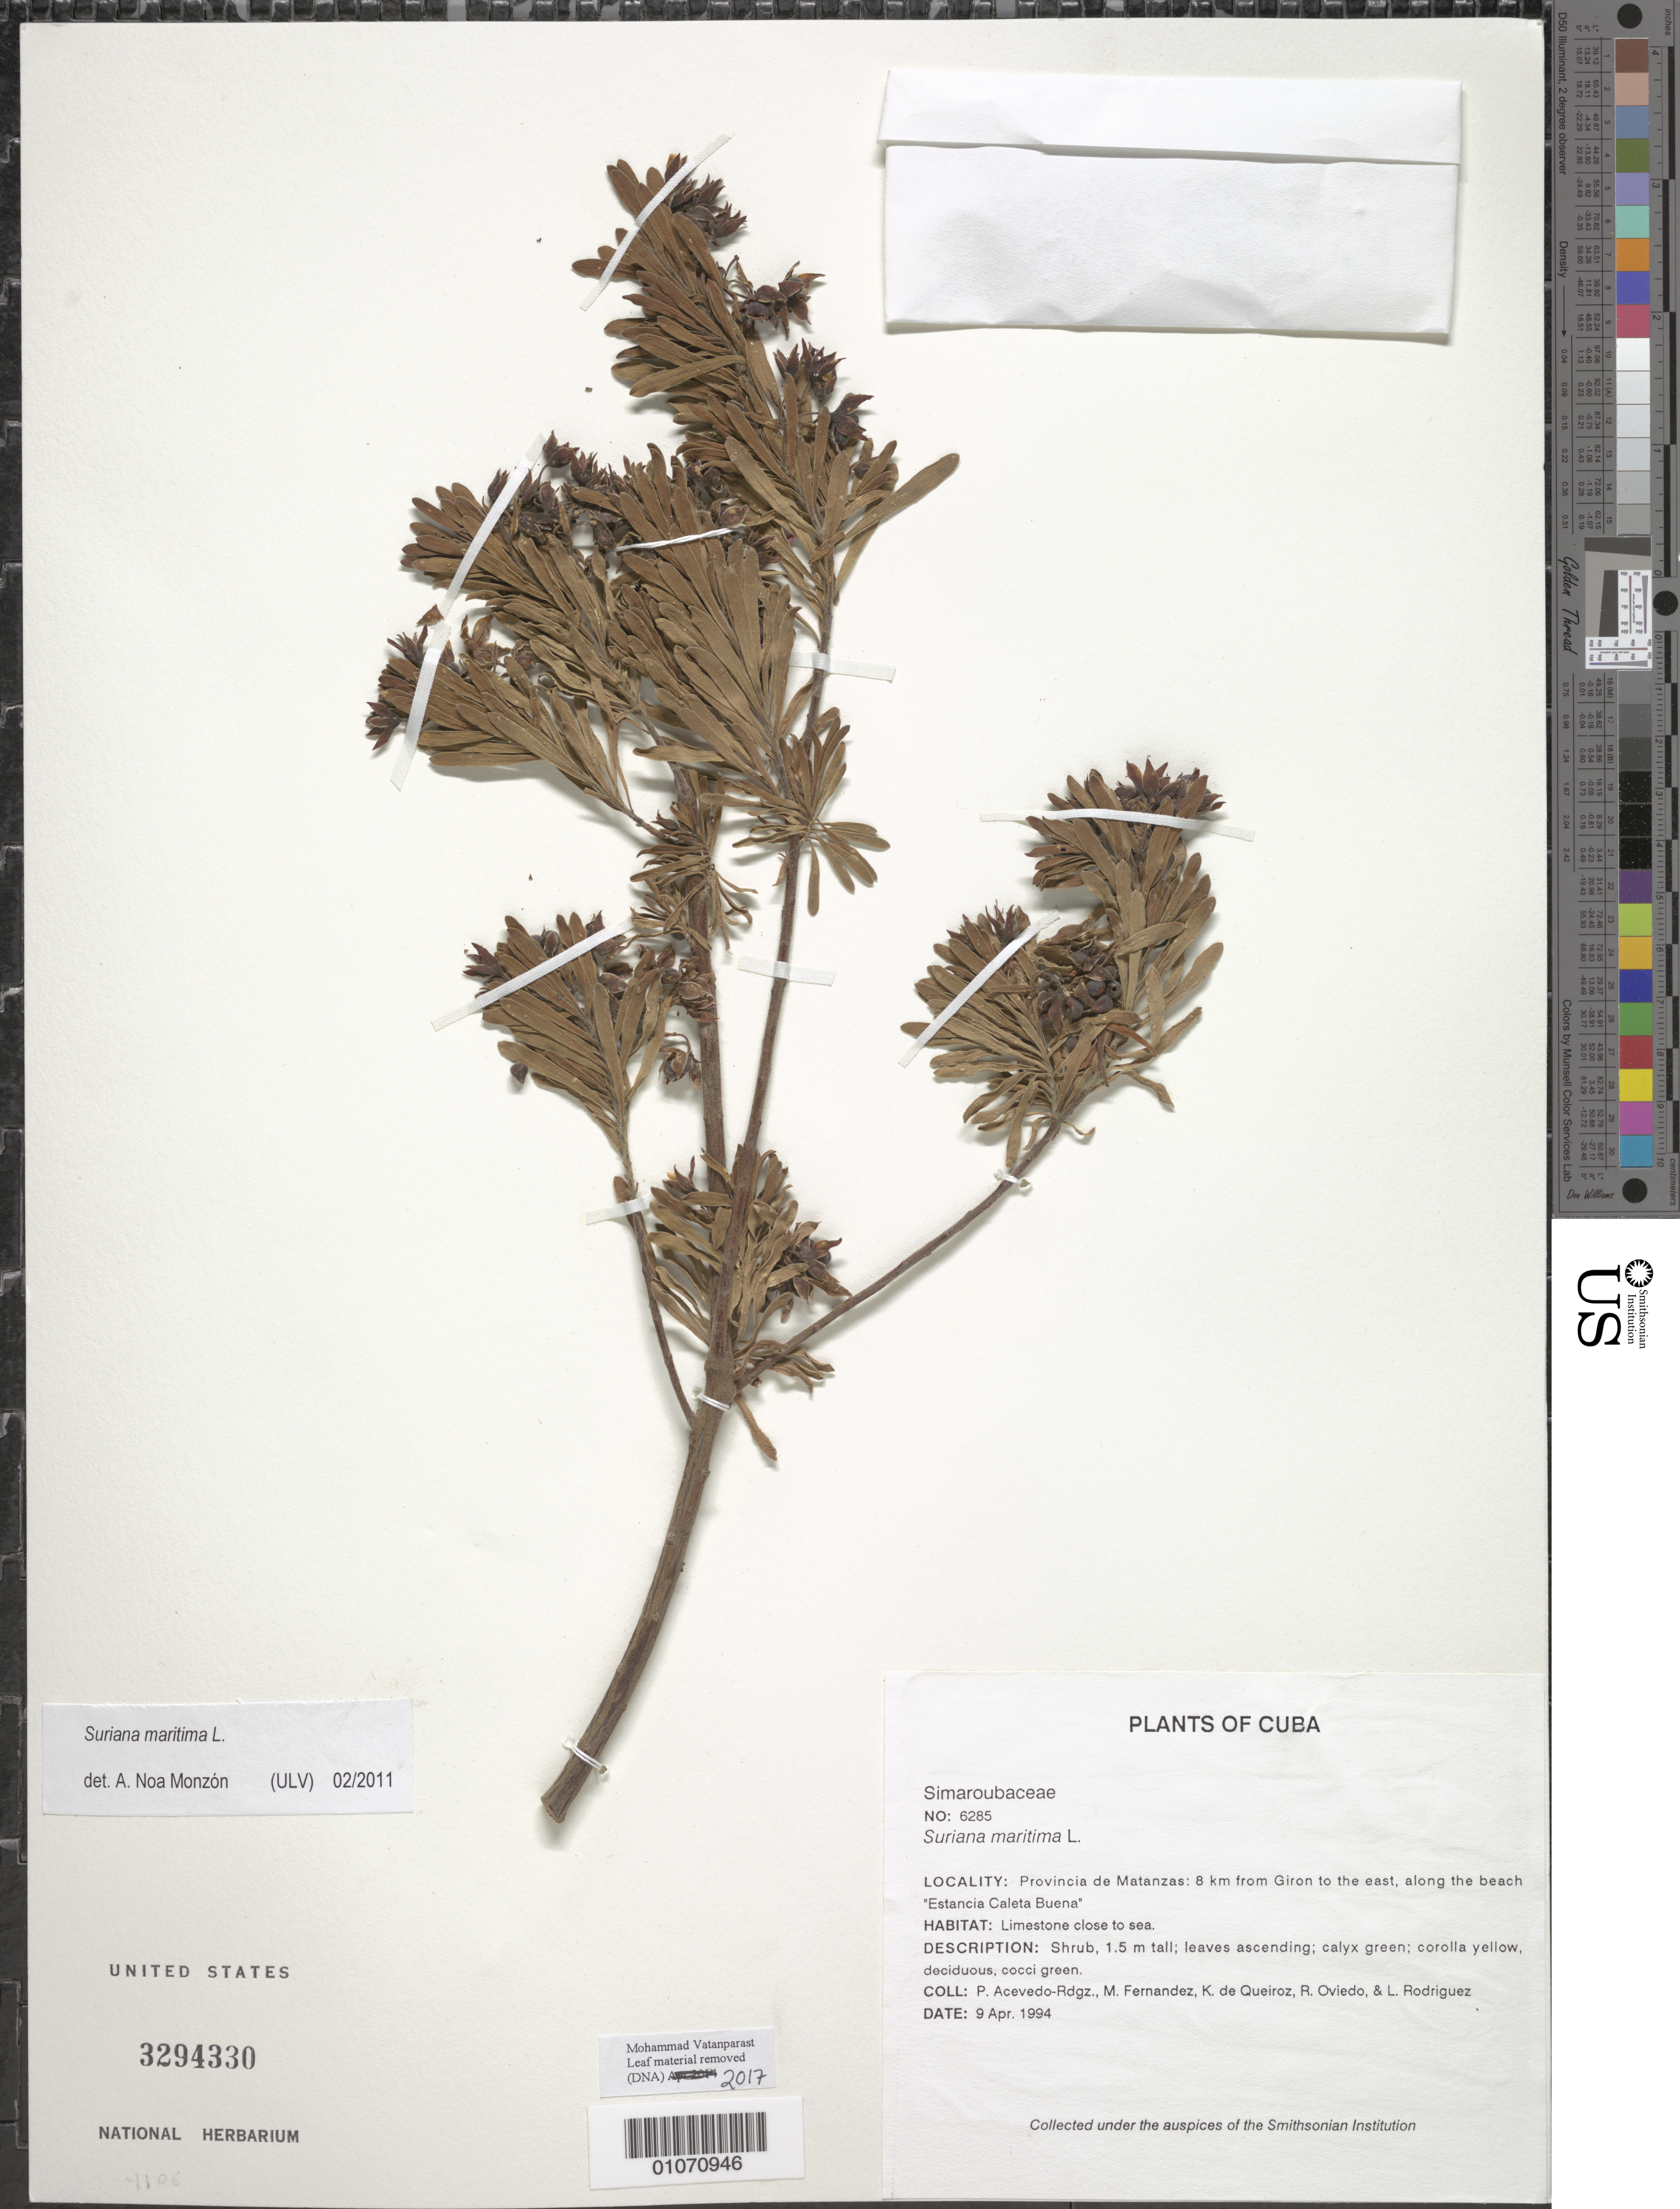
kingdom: Plantae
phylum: Tracheophyta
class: Magnoliopsida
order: Fabales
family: Surianaceae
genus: Suriana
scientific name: Suriana maritima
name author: L.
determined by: Noa Monzón, A.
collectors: P. Acevedo-Rodr., M. Fernández, K. De Queiroz, R. Oviedo & L. Rodriguez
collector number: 6285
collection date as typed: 09 Apr 1994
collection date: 1994-04-09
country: Cuba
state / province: Matanzas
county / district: Municipio de Ciénaga de Zapata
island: Cuba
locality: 8 km from Giron to the east, along the beach "Estancia Caleta Buena"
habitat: Limestone close to sea.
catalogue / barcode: US 3294330